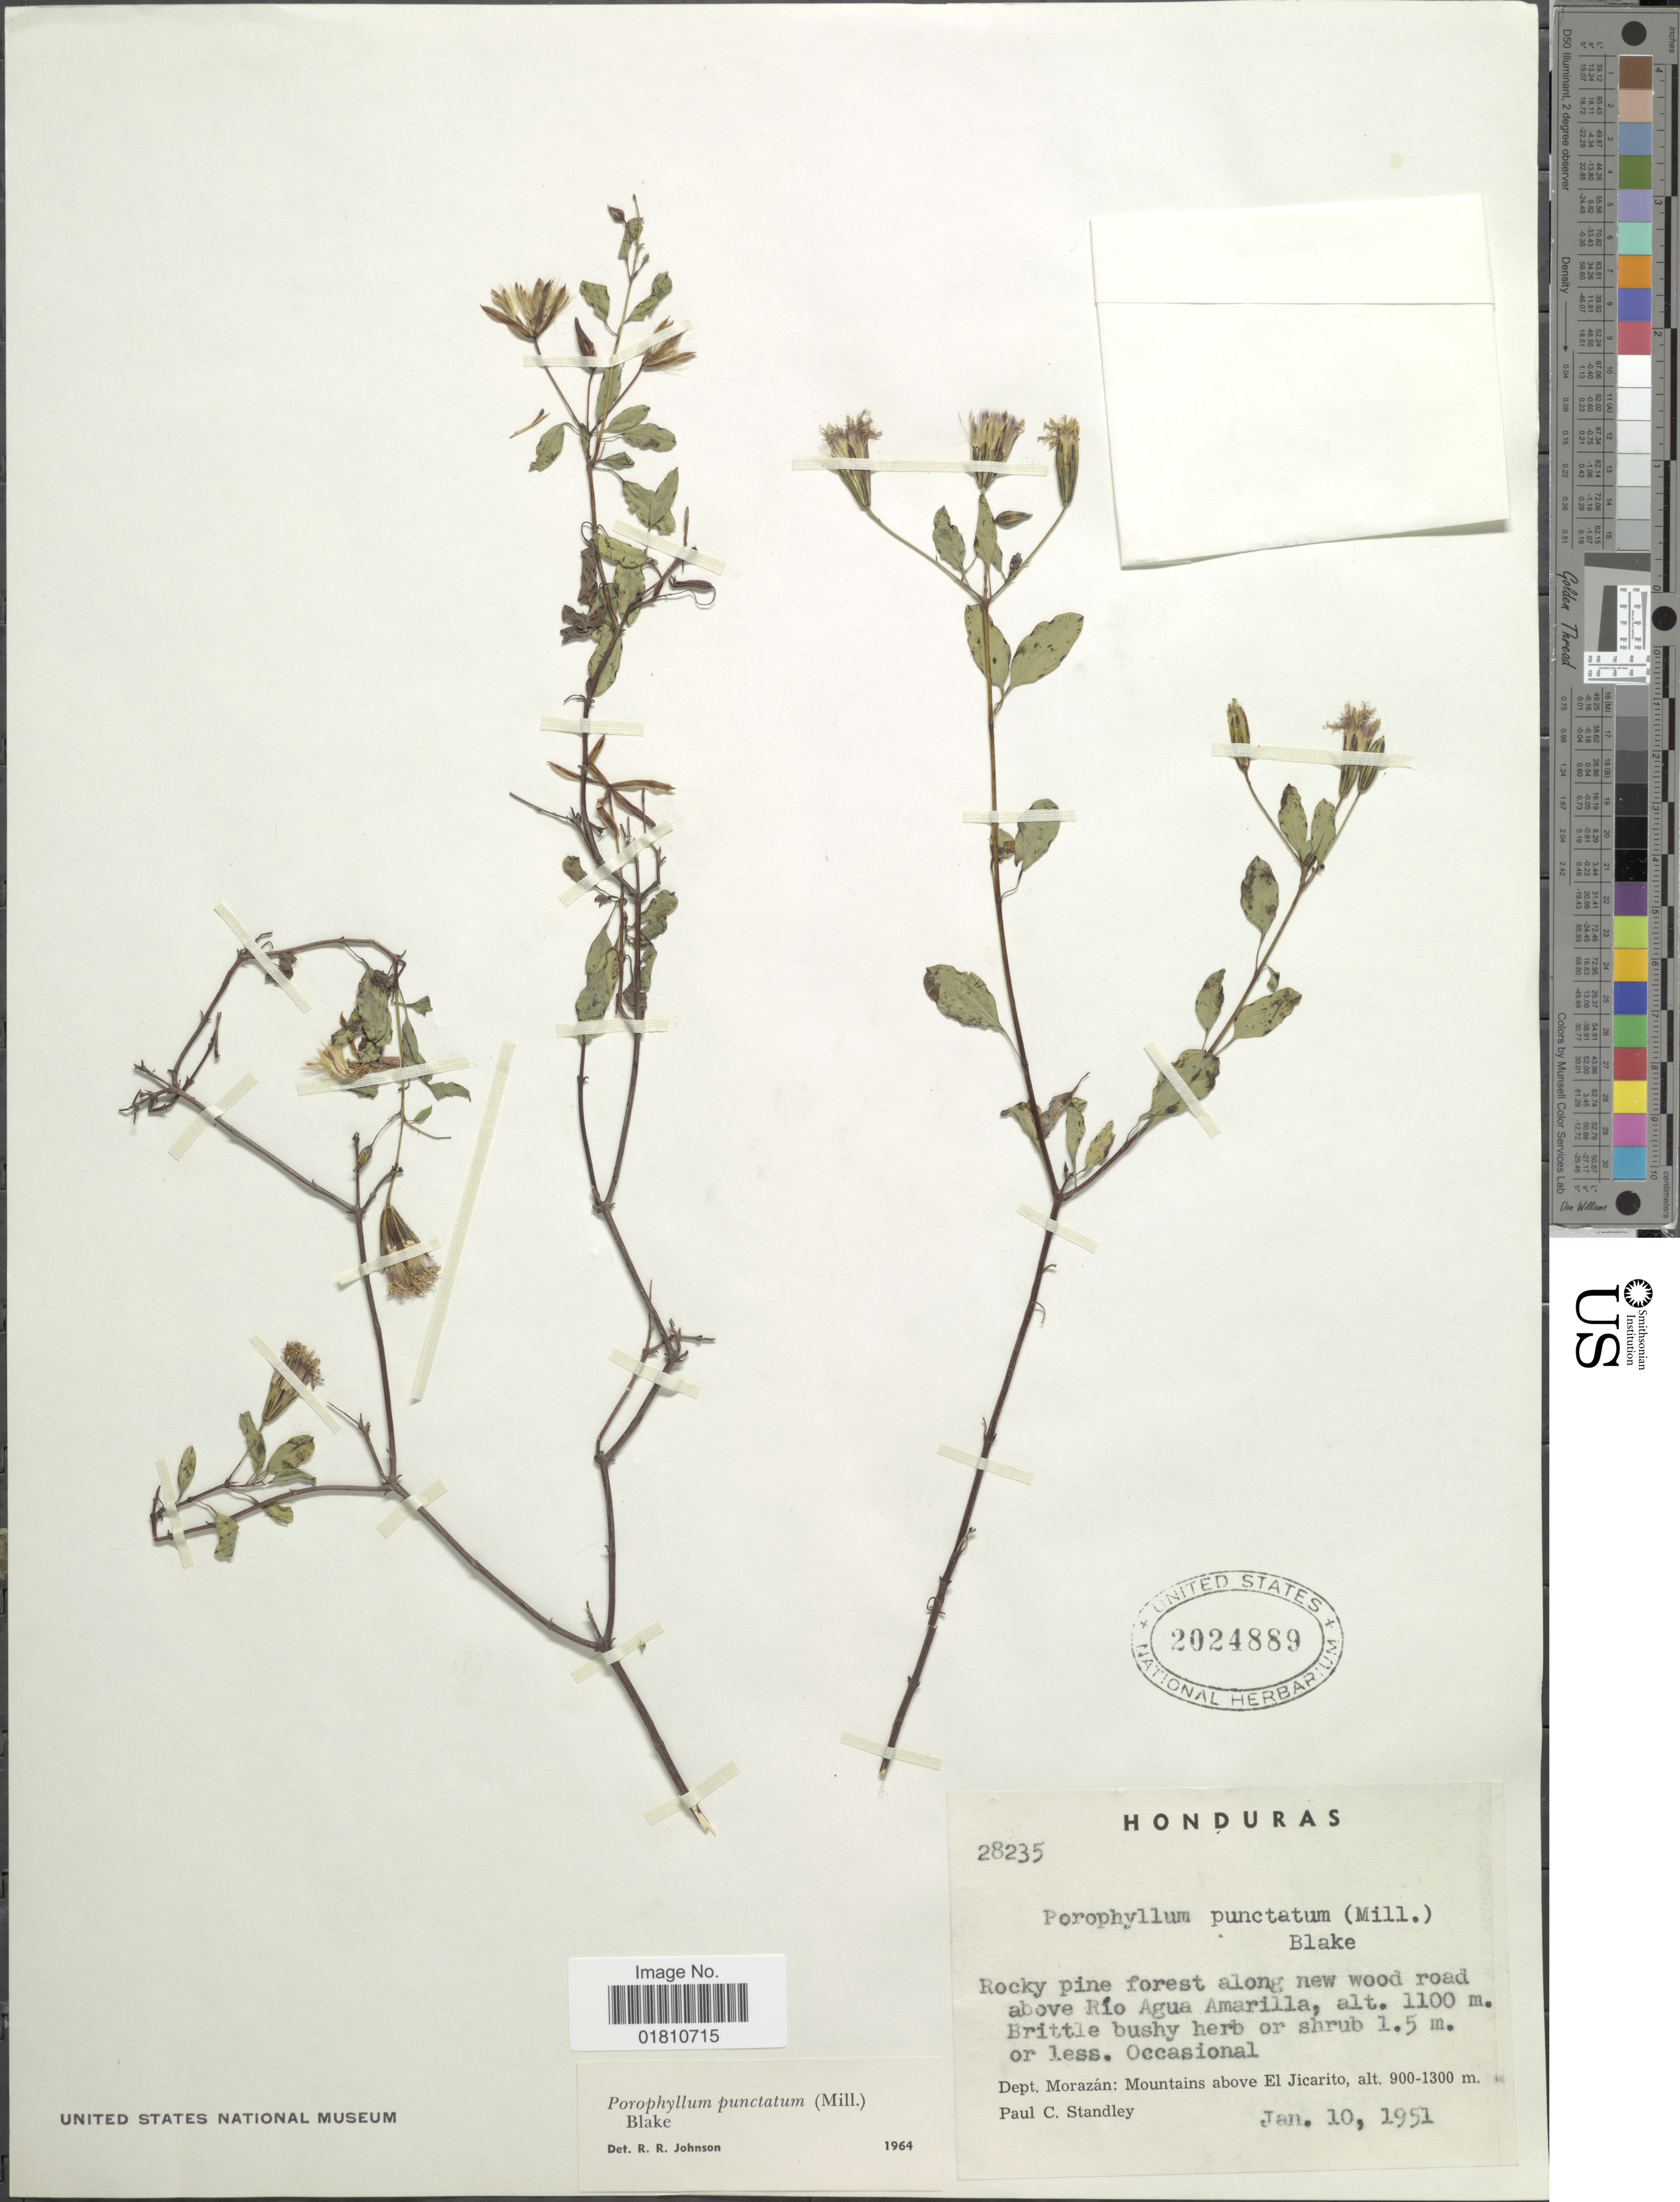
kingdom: Plantae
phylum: Tracheophyta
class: Magnoliopsida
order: Asterales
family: Asteraceae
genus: Porophyllum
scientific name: Porophyllum punctatum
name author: (Mill.) S.F. Blake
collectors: P. C. Standley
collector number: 28235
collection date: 1951-01-10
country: Honduras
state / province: Fco. Morazán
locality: Morazan: mountains above El Jicarito, rocky pine forest along new wood road above Rio Agua Amarilla.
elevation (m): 1100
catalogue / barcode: US 2024889